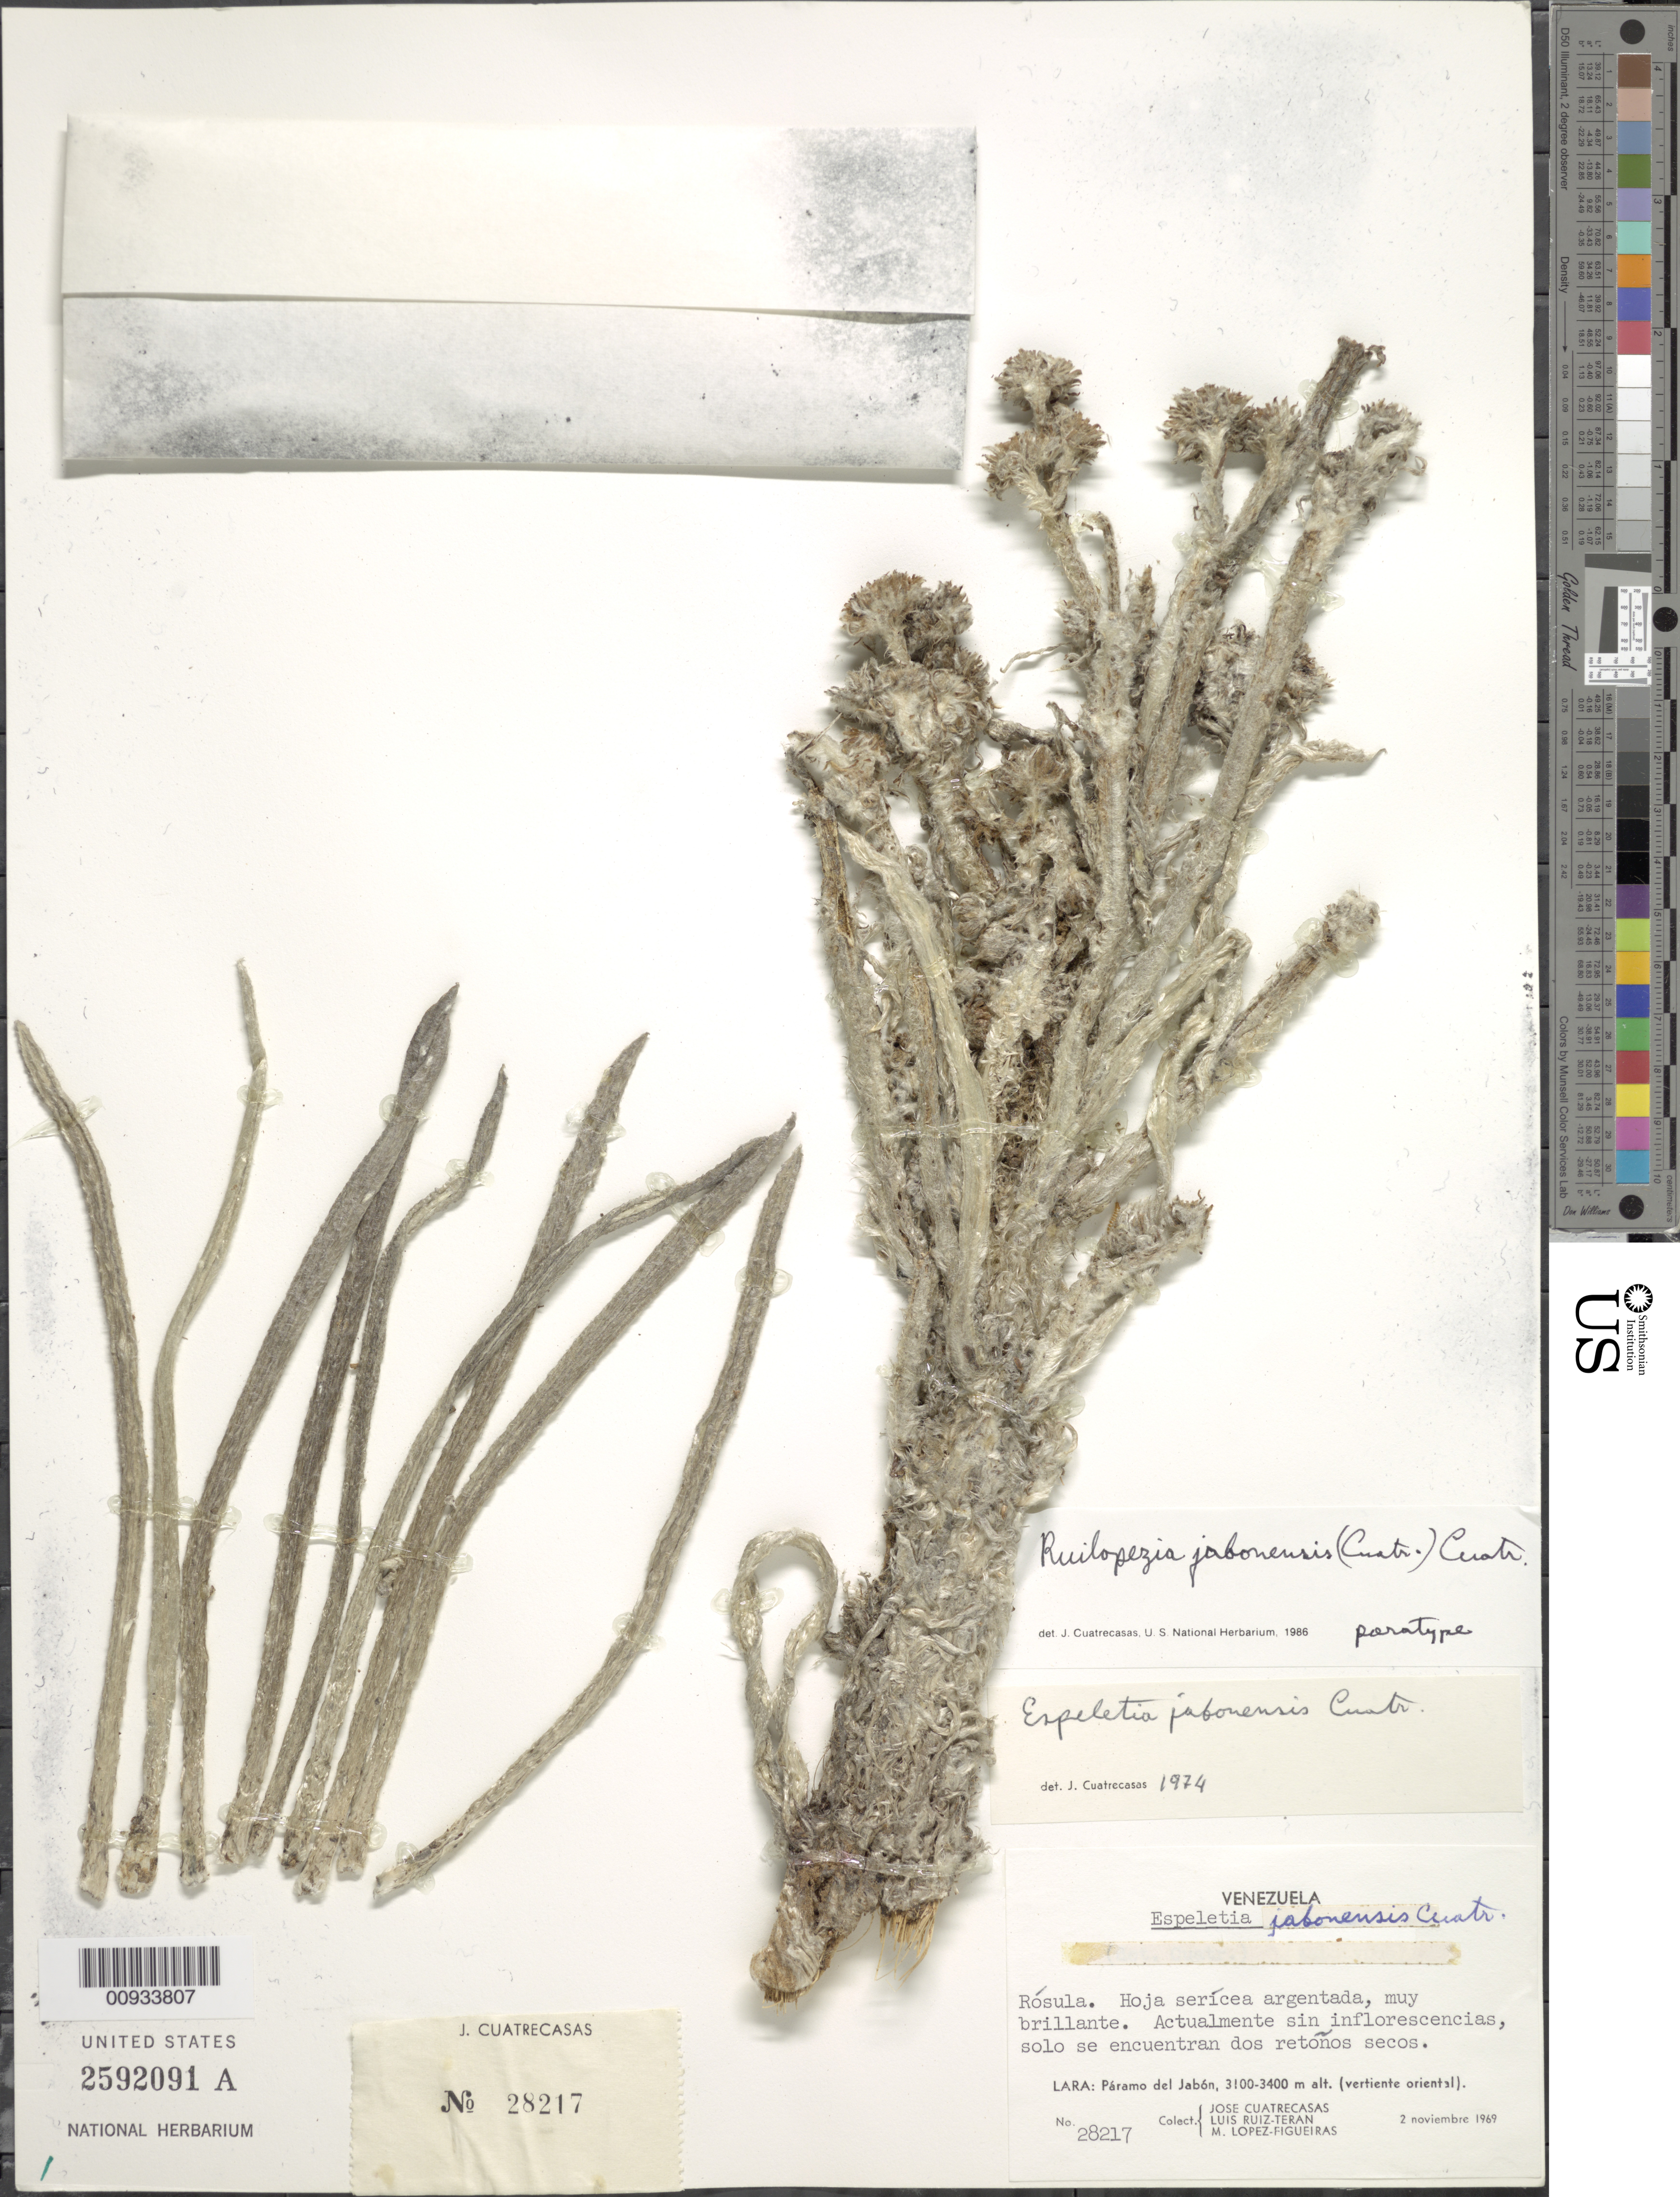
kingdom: Plantae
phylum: Tracheophyta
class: Magnoliopsida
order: Asterales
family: Asteraceae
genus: Ruilopezia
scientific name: Ruilopezia jabonensis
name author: (Cuatrec.) Cuatrec.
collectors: J. Cuatrecasas, L. Teran & M. López Figueiras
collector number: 28217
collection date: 1969-11-02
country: Venezuela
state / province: Lara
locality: Paramo del Jabon (vertiente oriental)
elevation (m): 3100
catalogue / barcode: US 2592091A